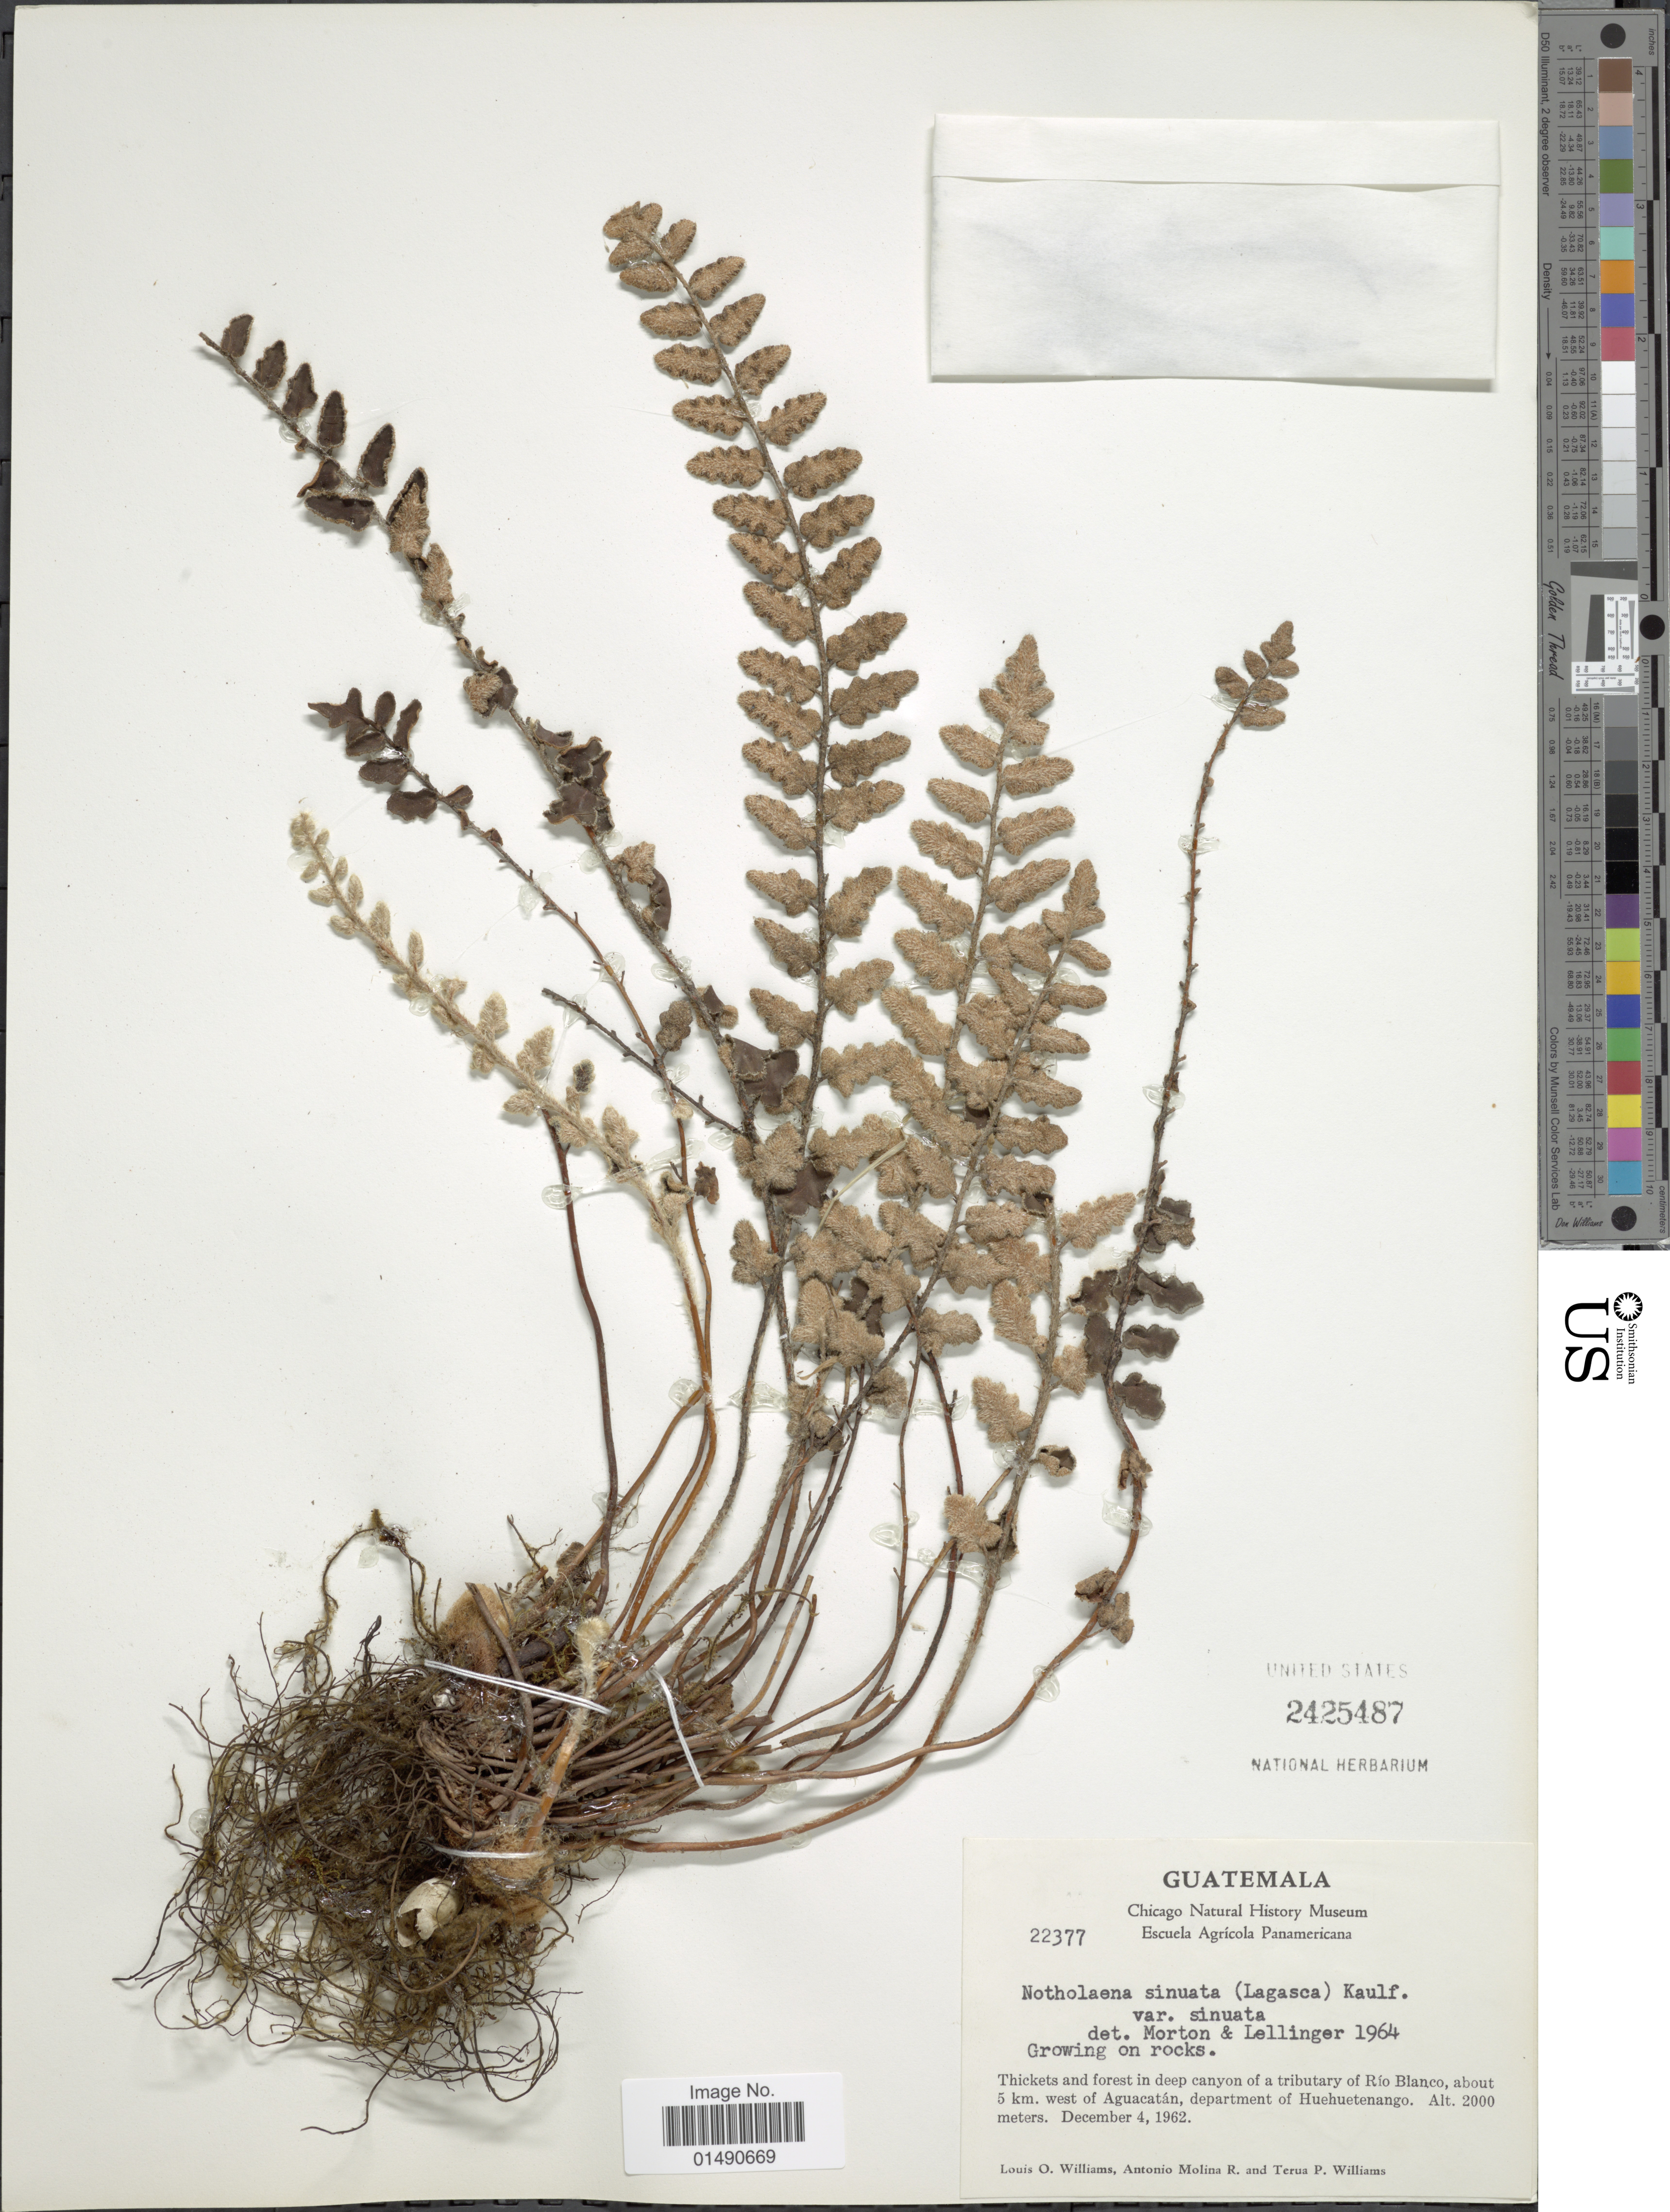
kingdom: Plantae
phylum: Tracheophyta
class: Polypodiopsida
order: Polypodiales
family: Pteridaceae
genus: Astrolepis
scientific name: Astrolepis sinuata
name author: (Lag. ex Sw.) D.M. Benham & Windham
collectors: L. O. Williams, A. Molina R. & T. P. Williams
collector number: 22377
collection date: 1962-12-04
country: Guatemala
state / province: Huehuetenango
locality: Thickets and forest in deep canyon of tributary of Rio Blanco, about 5 km. west of Aguacatán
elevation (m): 2000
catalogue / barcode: US 2425487